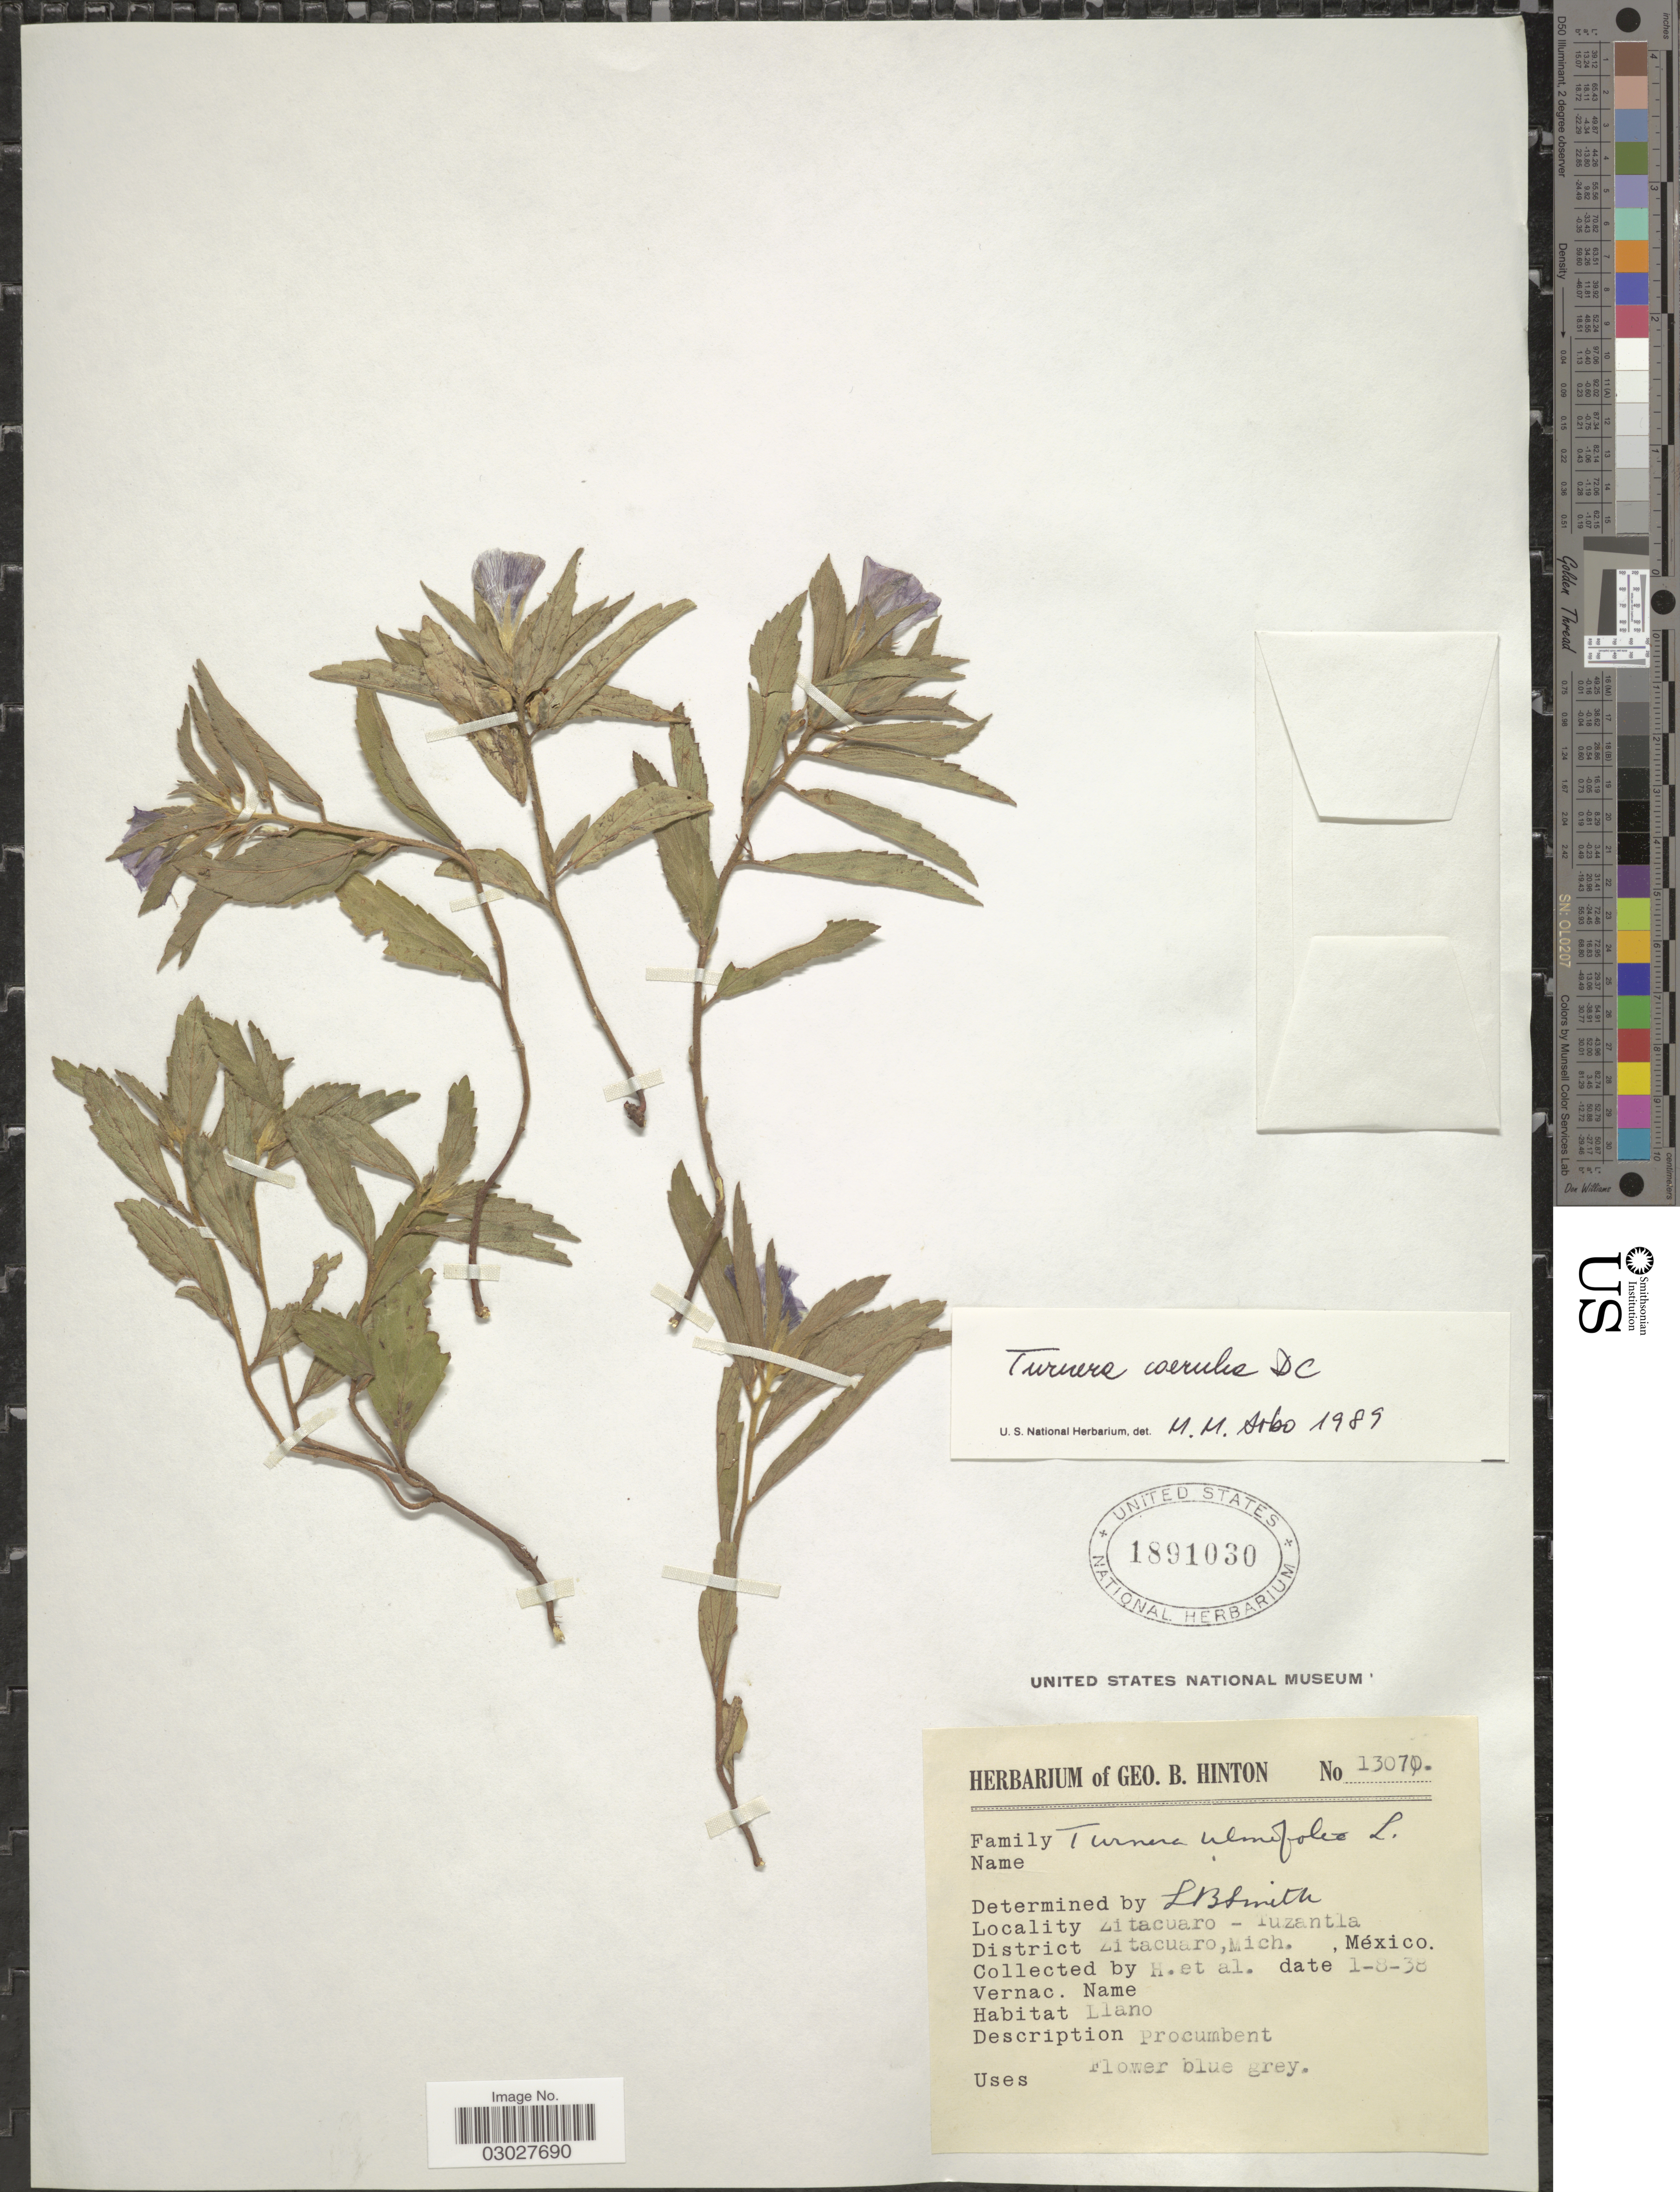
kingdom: Plantae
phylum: Tracheophyta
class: Magnoliopsida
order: Malpighiales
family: Turneraceae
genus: Turnera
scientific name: Turnera caerulea var. caerulea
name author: Moc. & Sessé ex DC.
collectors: G. B. Hinton & et al.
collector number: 13070*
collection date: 1938-08-01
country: Mexico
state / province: Michoacán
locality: Zitacuaro - Tuzantla. District Zitacuaro.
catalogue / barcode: US 1891030